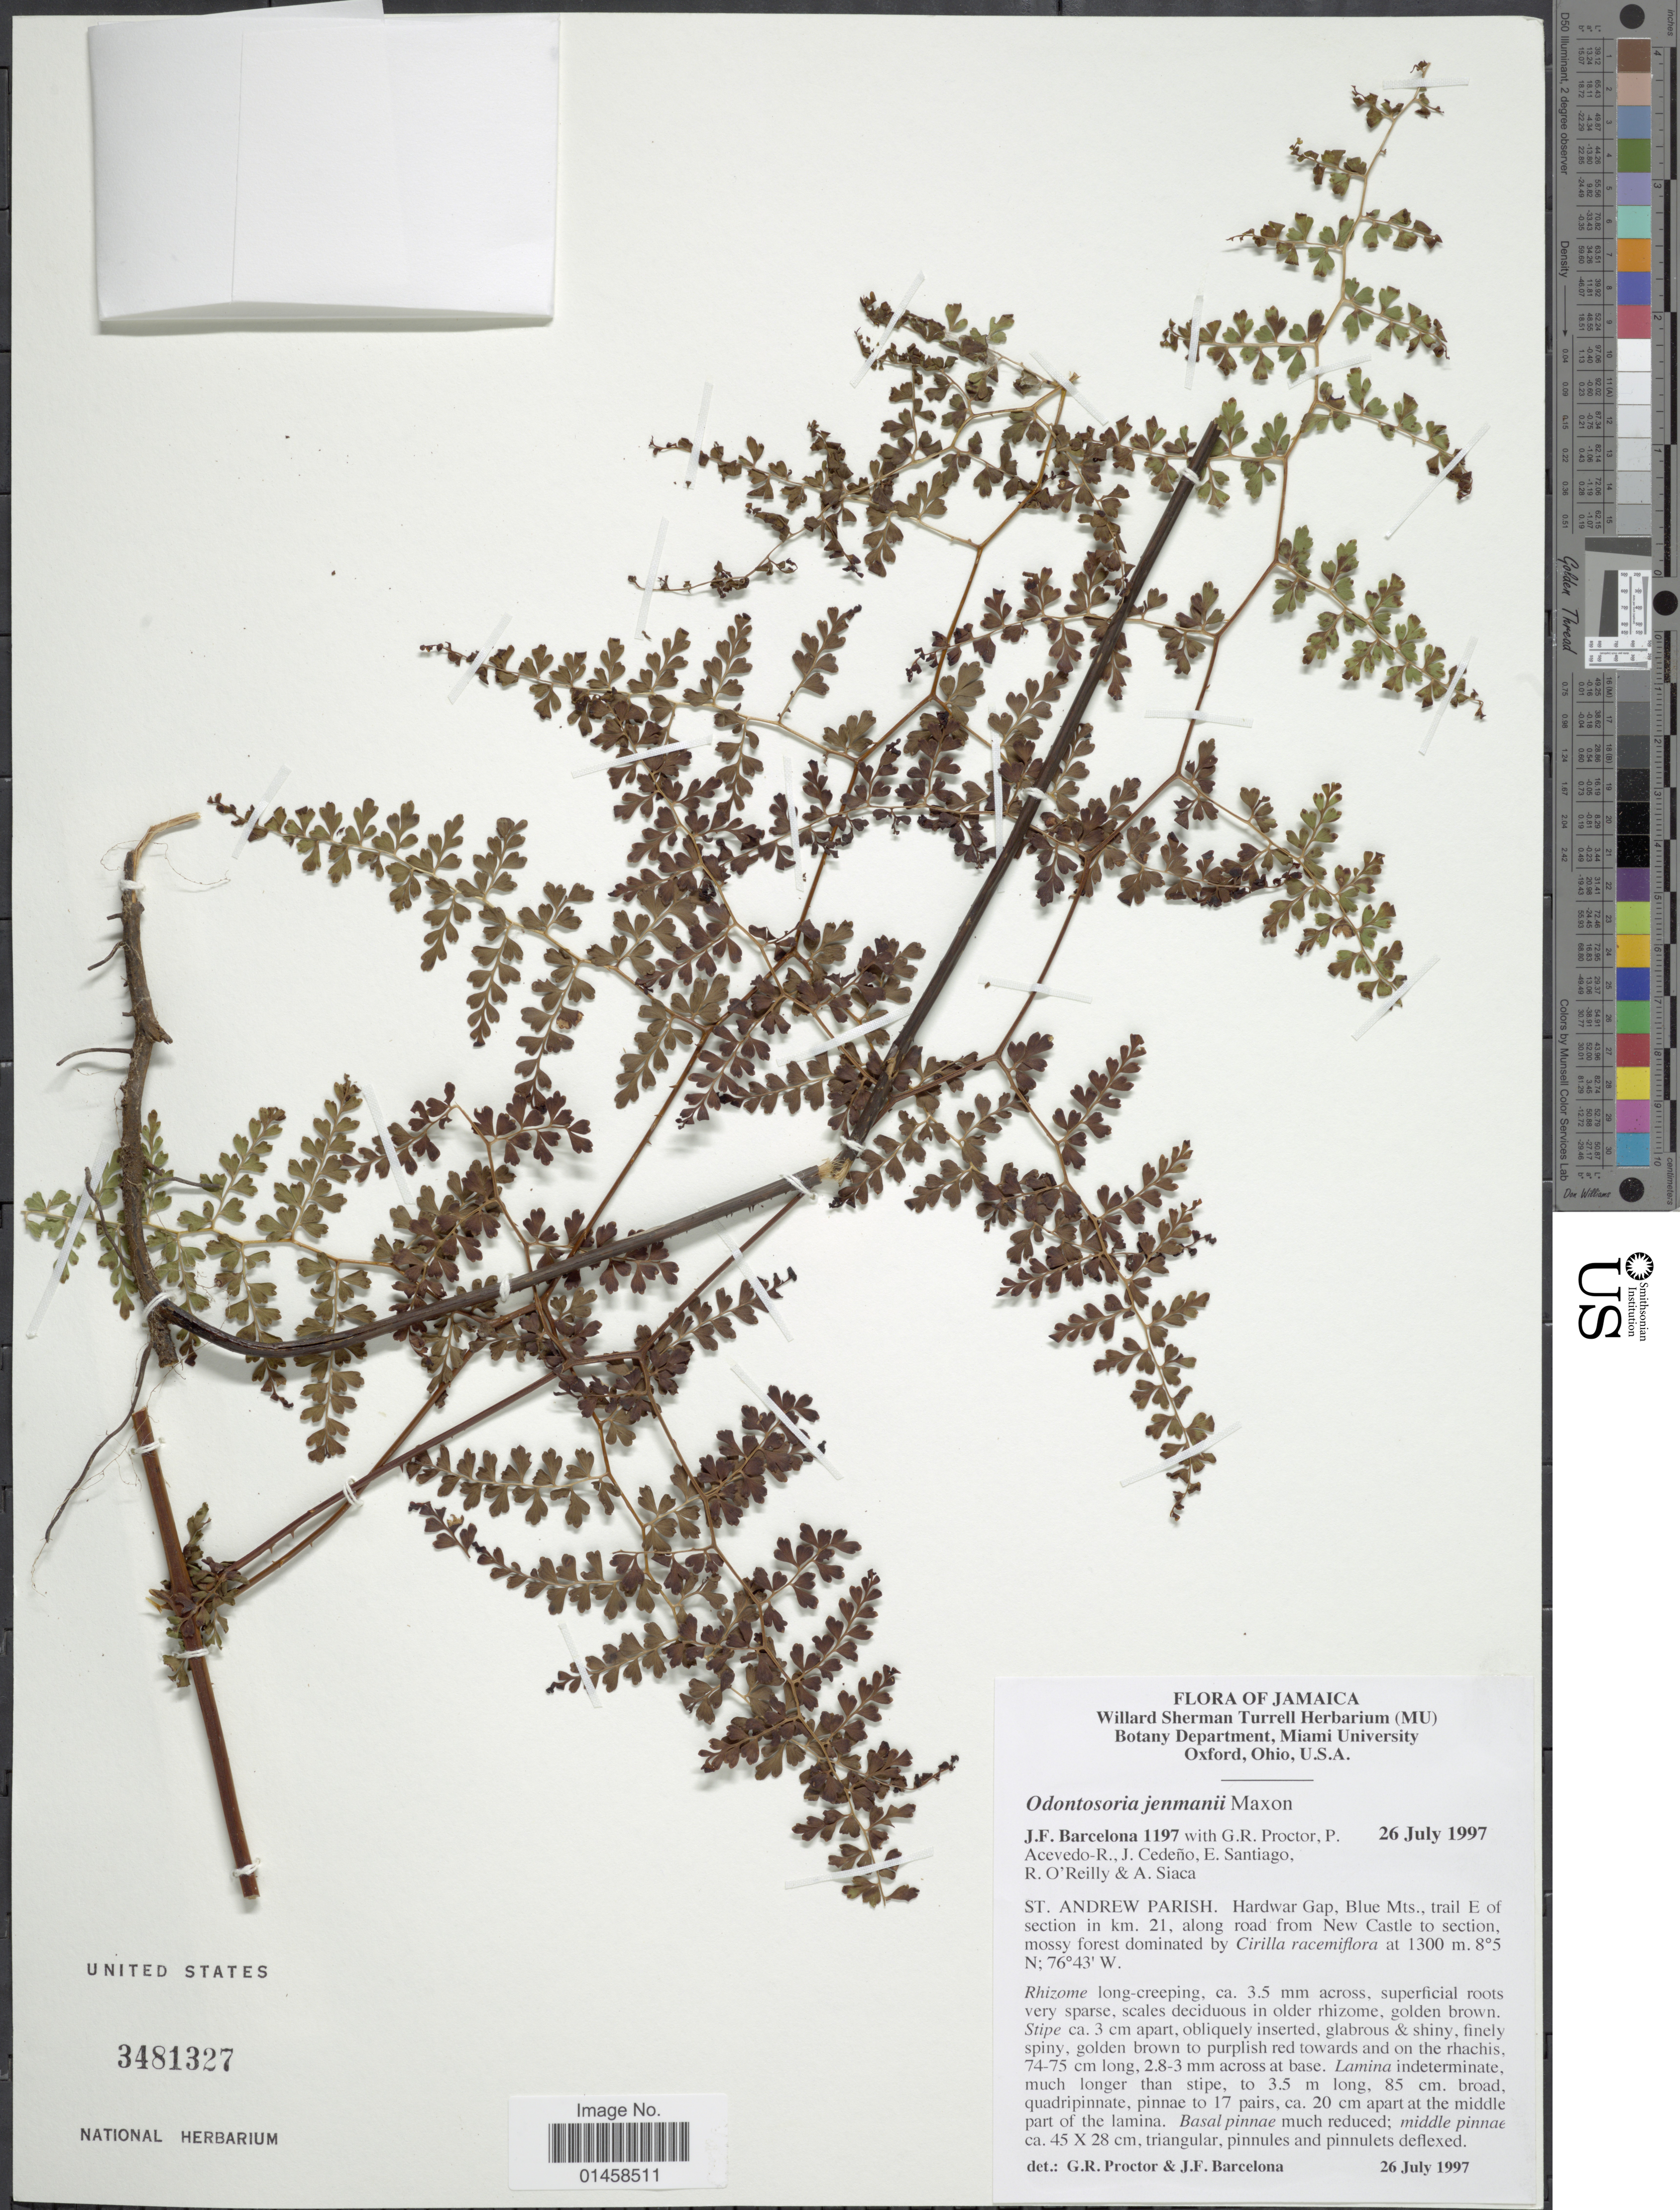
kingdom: Plantae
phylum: Tracheophyta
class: Polypodiopsida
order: Polypodiales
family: Lindsaeaceae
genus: Odontosoria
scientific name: Odontosoria jenmanii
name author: Maxon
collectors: J. F. Barcelona, P. Proctor, P. Acevedo-Rodr., J. Cedeño & et al.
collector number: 1197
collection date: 1997-12-26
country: Jamaica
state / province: Saint Andrew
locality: St. Andrews Parish, Hardwar Gap, Blue Mts., trail E of section in km. 21, along road from New Castle to section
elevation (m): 1300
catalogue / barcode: US 3481327